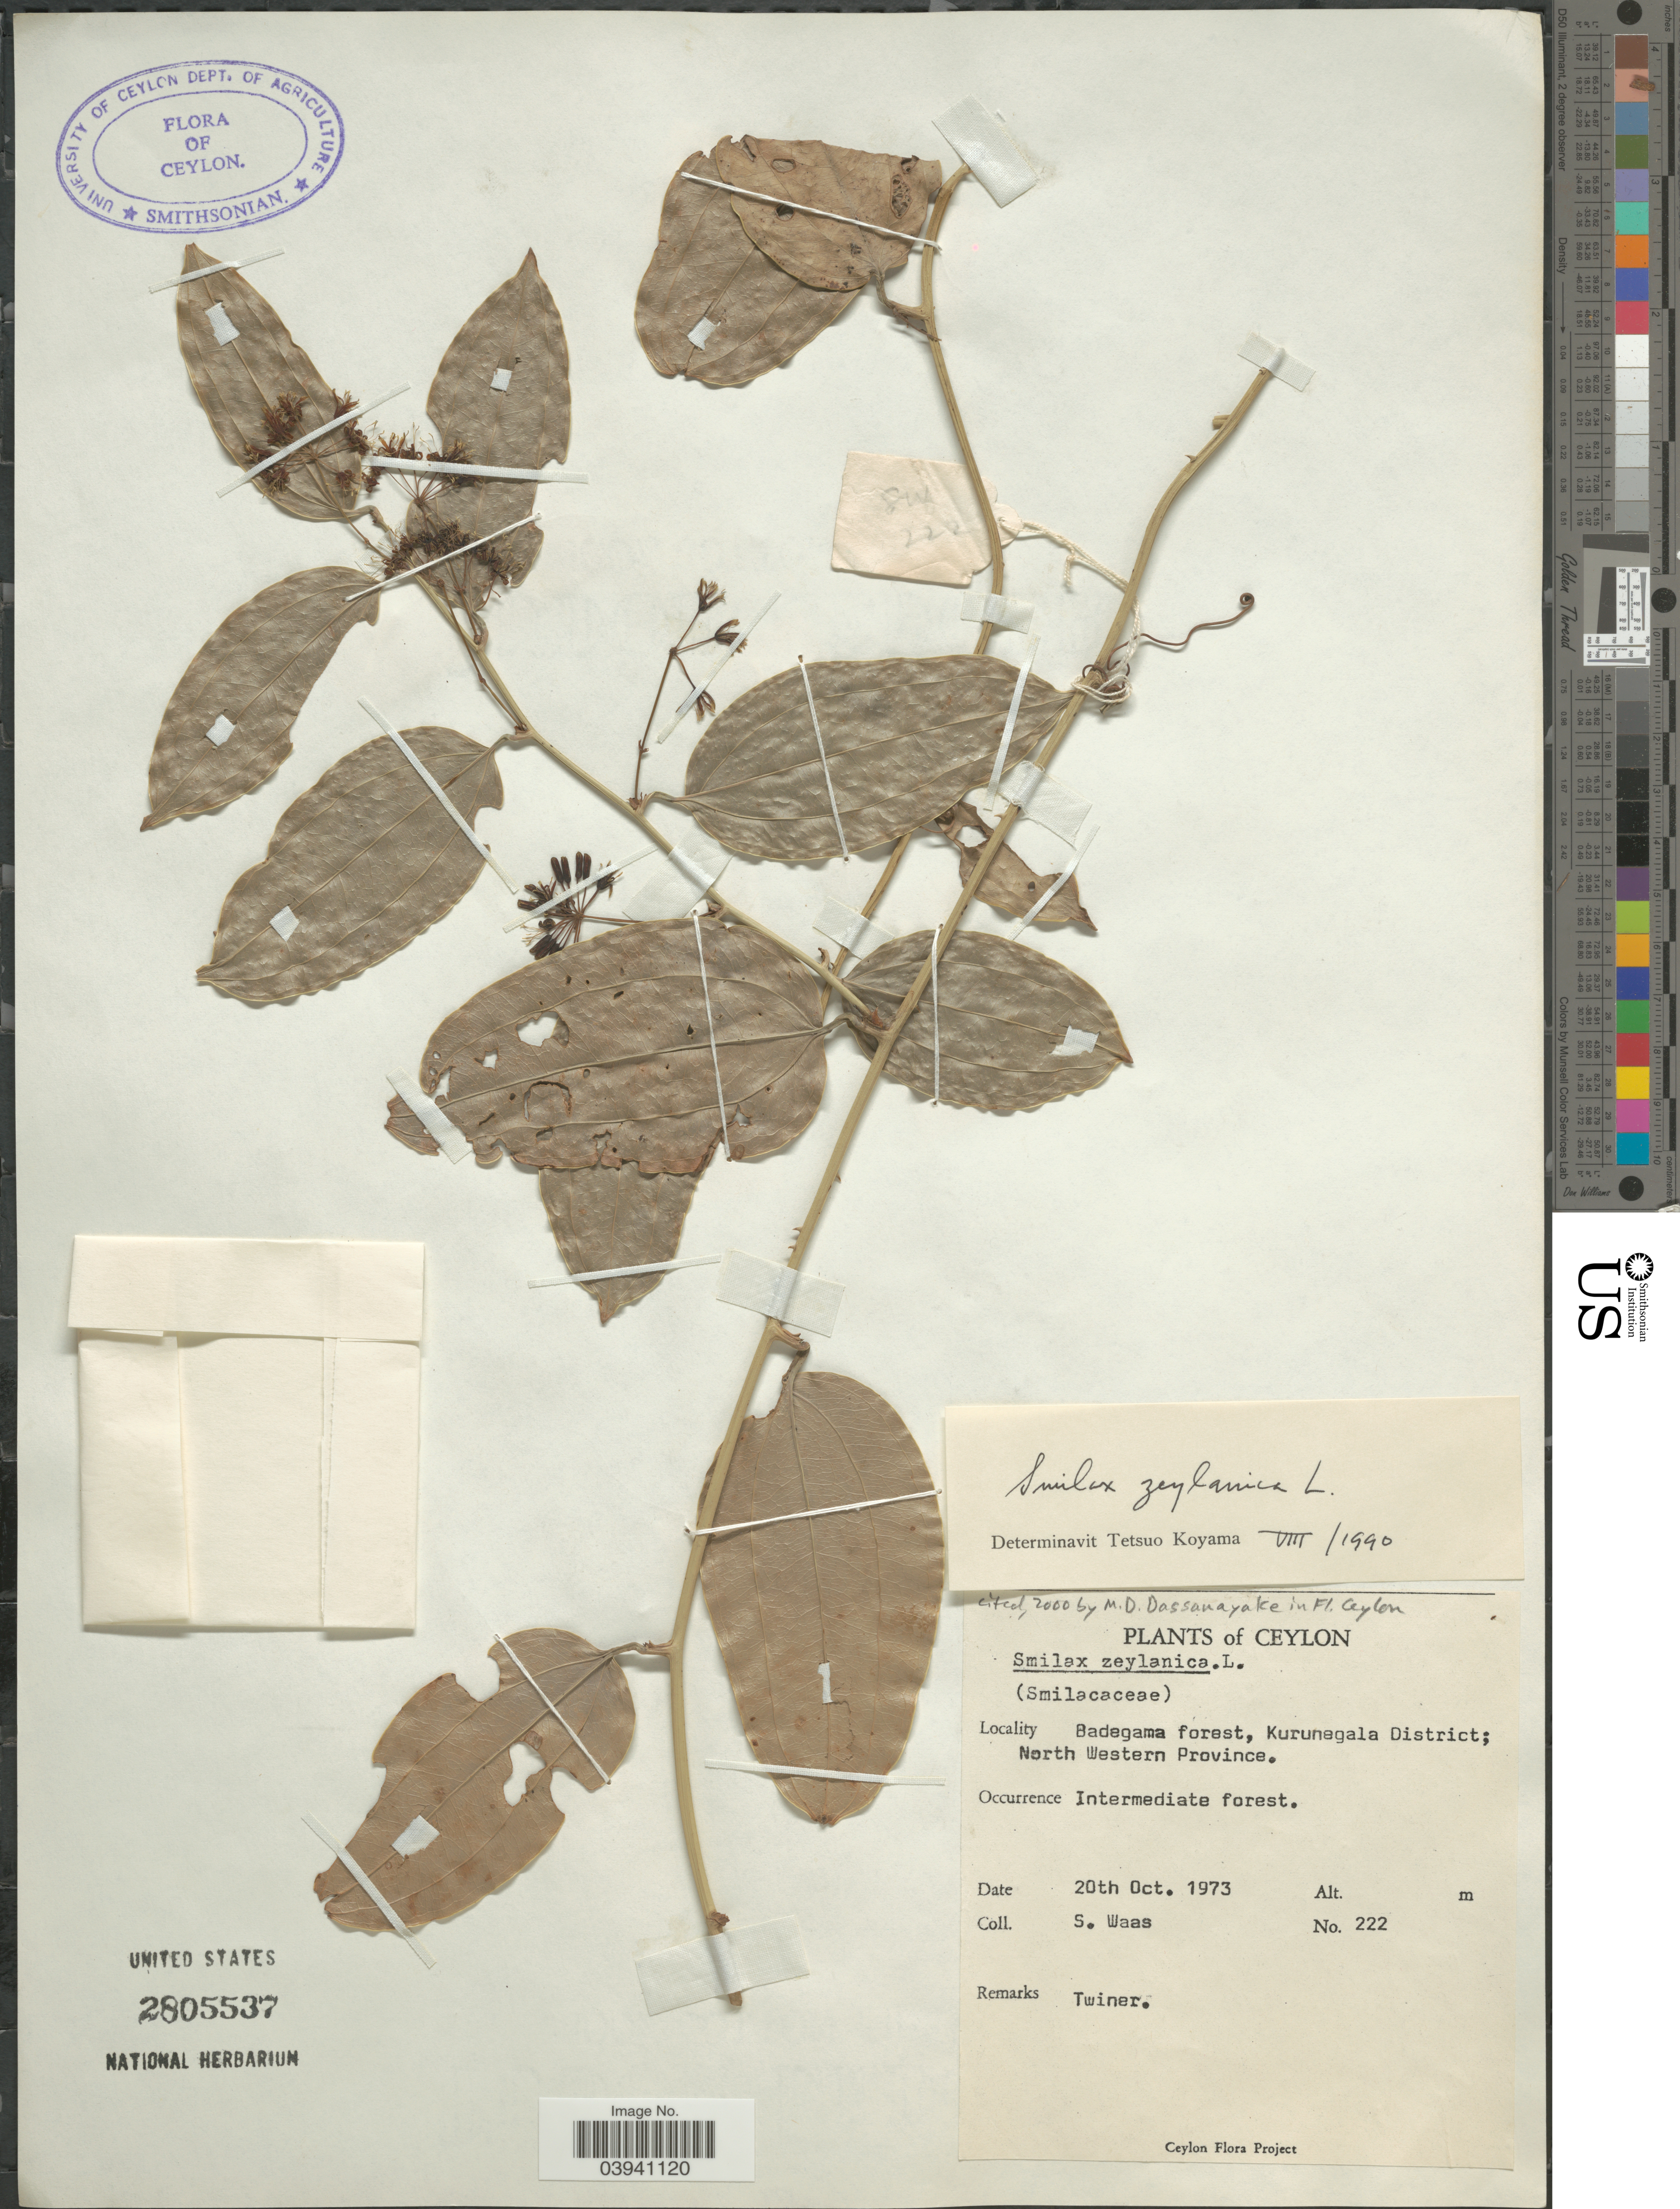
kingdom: Plantae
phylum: Tracheophyta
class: Liliopsida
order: Liliales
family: Smilacaceae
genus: Smilax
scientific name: Smilax zeylanica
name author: L.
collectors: S. Waas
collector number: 222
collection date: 1973-10-20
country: Sri Lanka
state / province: North Western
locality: Ceylon. Badegama forest, Kurunegala District.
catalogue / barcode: US 2805537